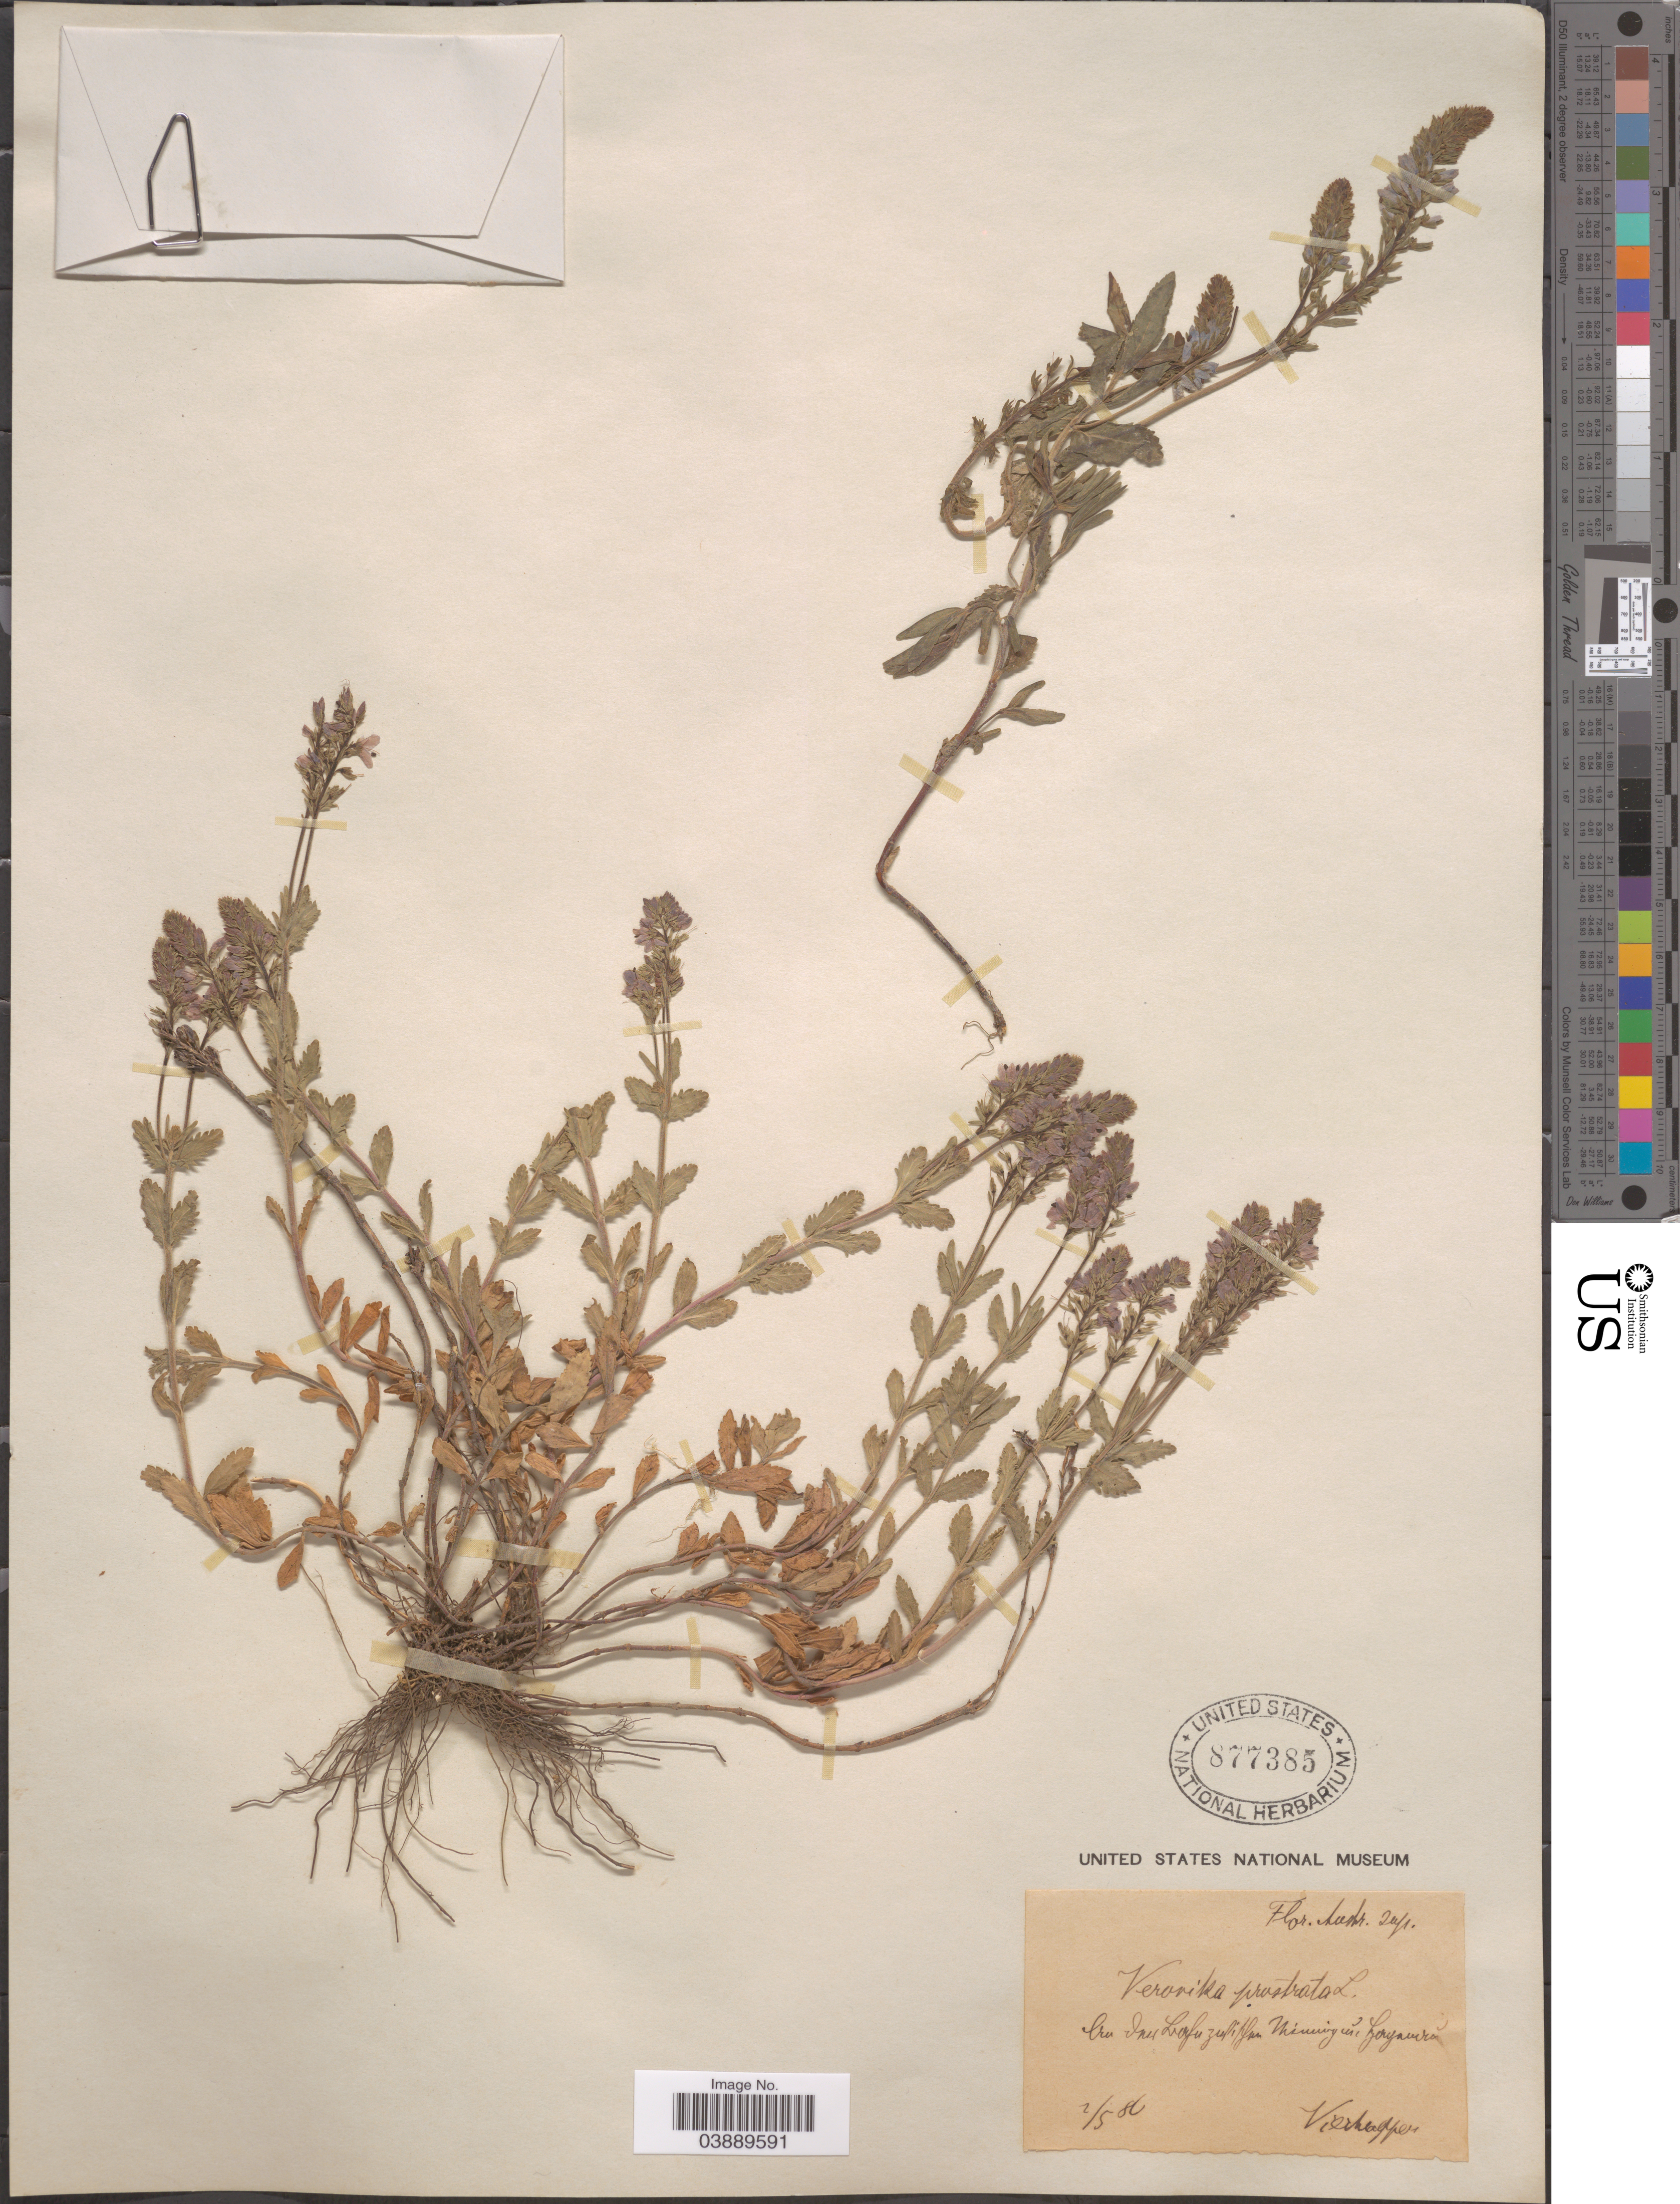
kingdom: Plantae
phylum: Tracheophyta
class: Magnoliopsida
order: Lamiales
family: Plantaginaceae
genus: Veronica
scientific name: Veronica prostrata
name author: L.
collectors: F. Vierhapper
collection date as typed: Transcribed d/m/y: 2/5/1886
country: Austria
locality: Flor. Austr. Sup., An der Bahn zwischen Mining und Hagenau.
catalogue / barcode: US 877385